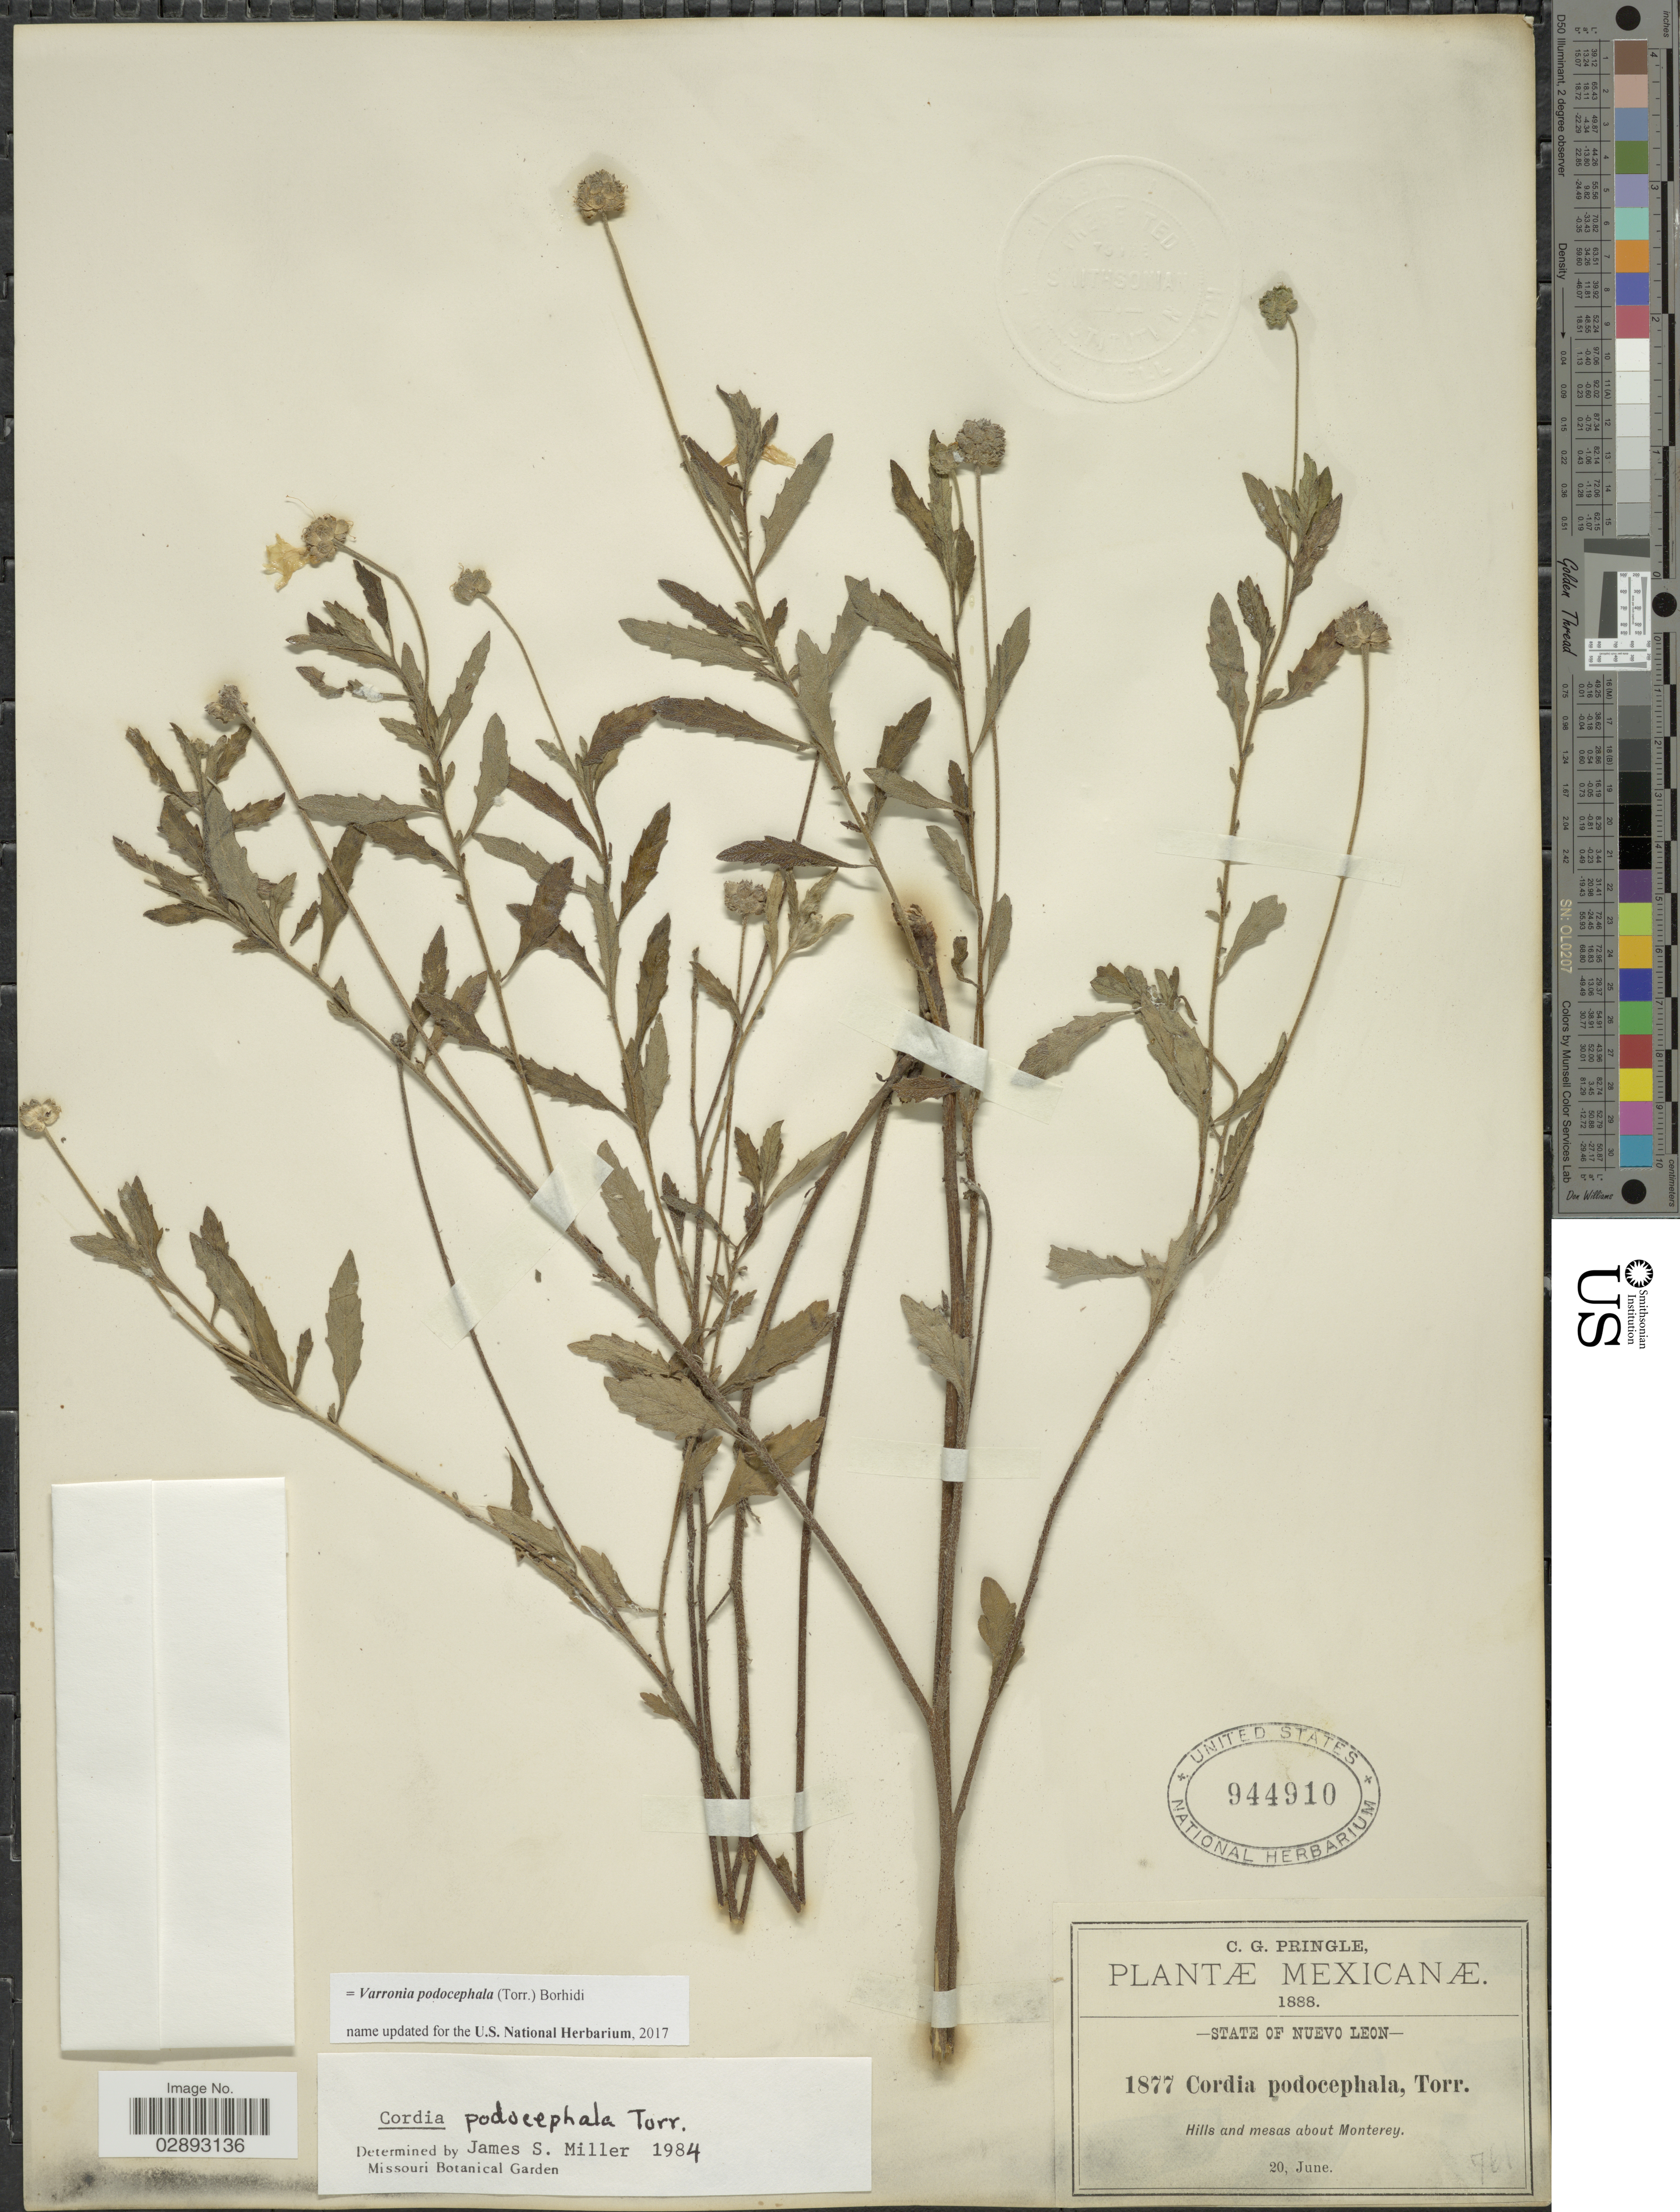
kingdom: Plantae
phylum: Tracheophyta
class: Magnoliopsida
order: Boraginales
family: Cordiaceae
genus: Varronia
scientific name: Varronia podocephala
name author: (Torr.) Borhidi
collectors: C. G. Pringle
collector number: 1877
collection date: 1888-06-20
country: Mexico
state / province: Nuevo León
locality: State of Nuevo Leon. Hills and mesas about Monterey.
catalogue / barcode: US 944910